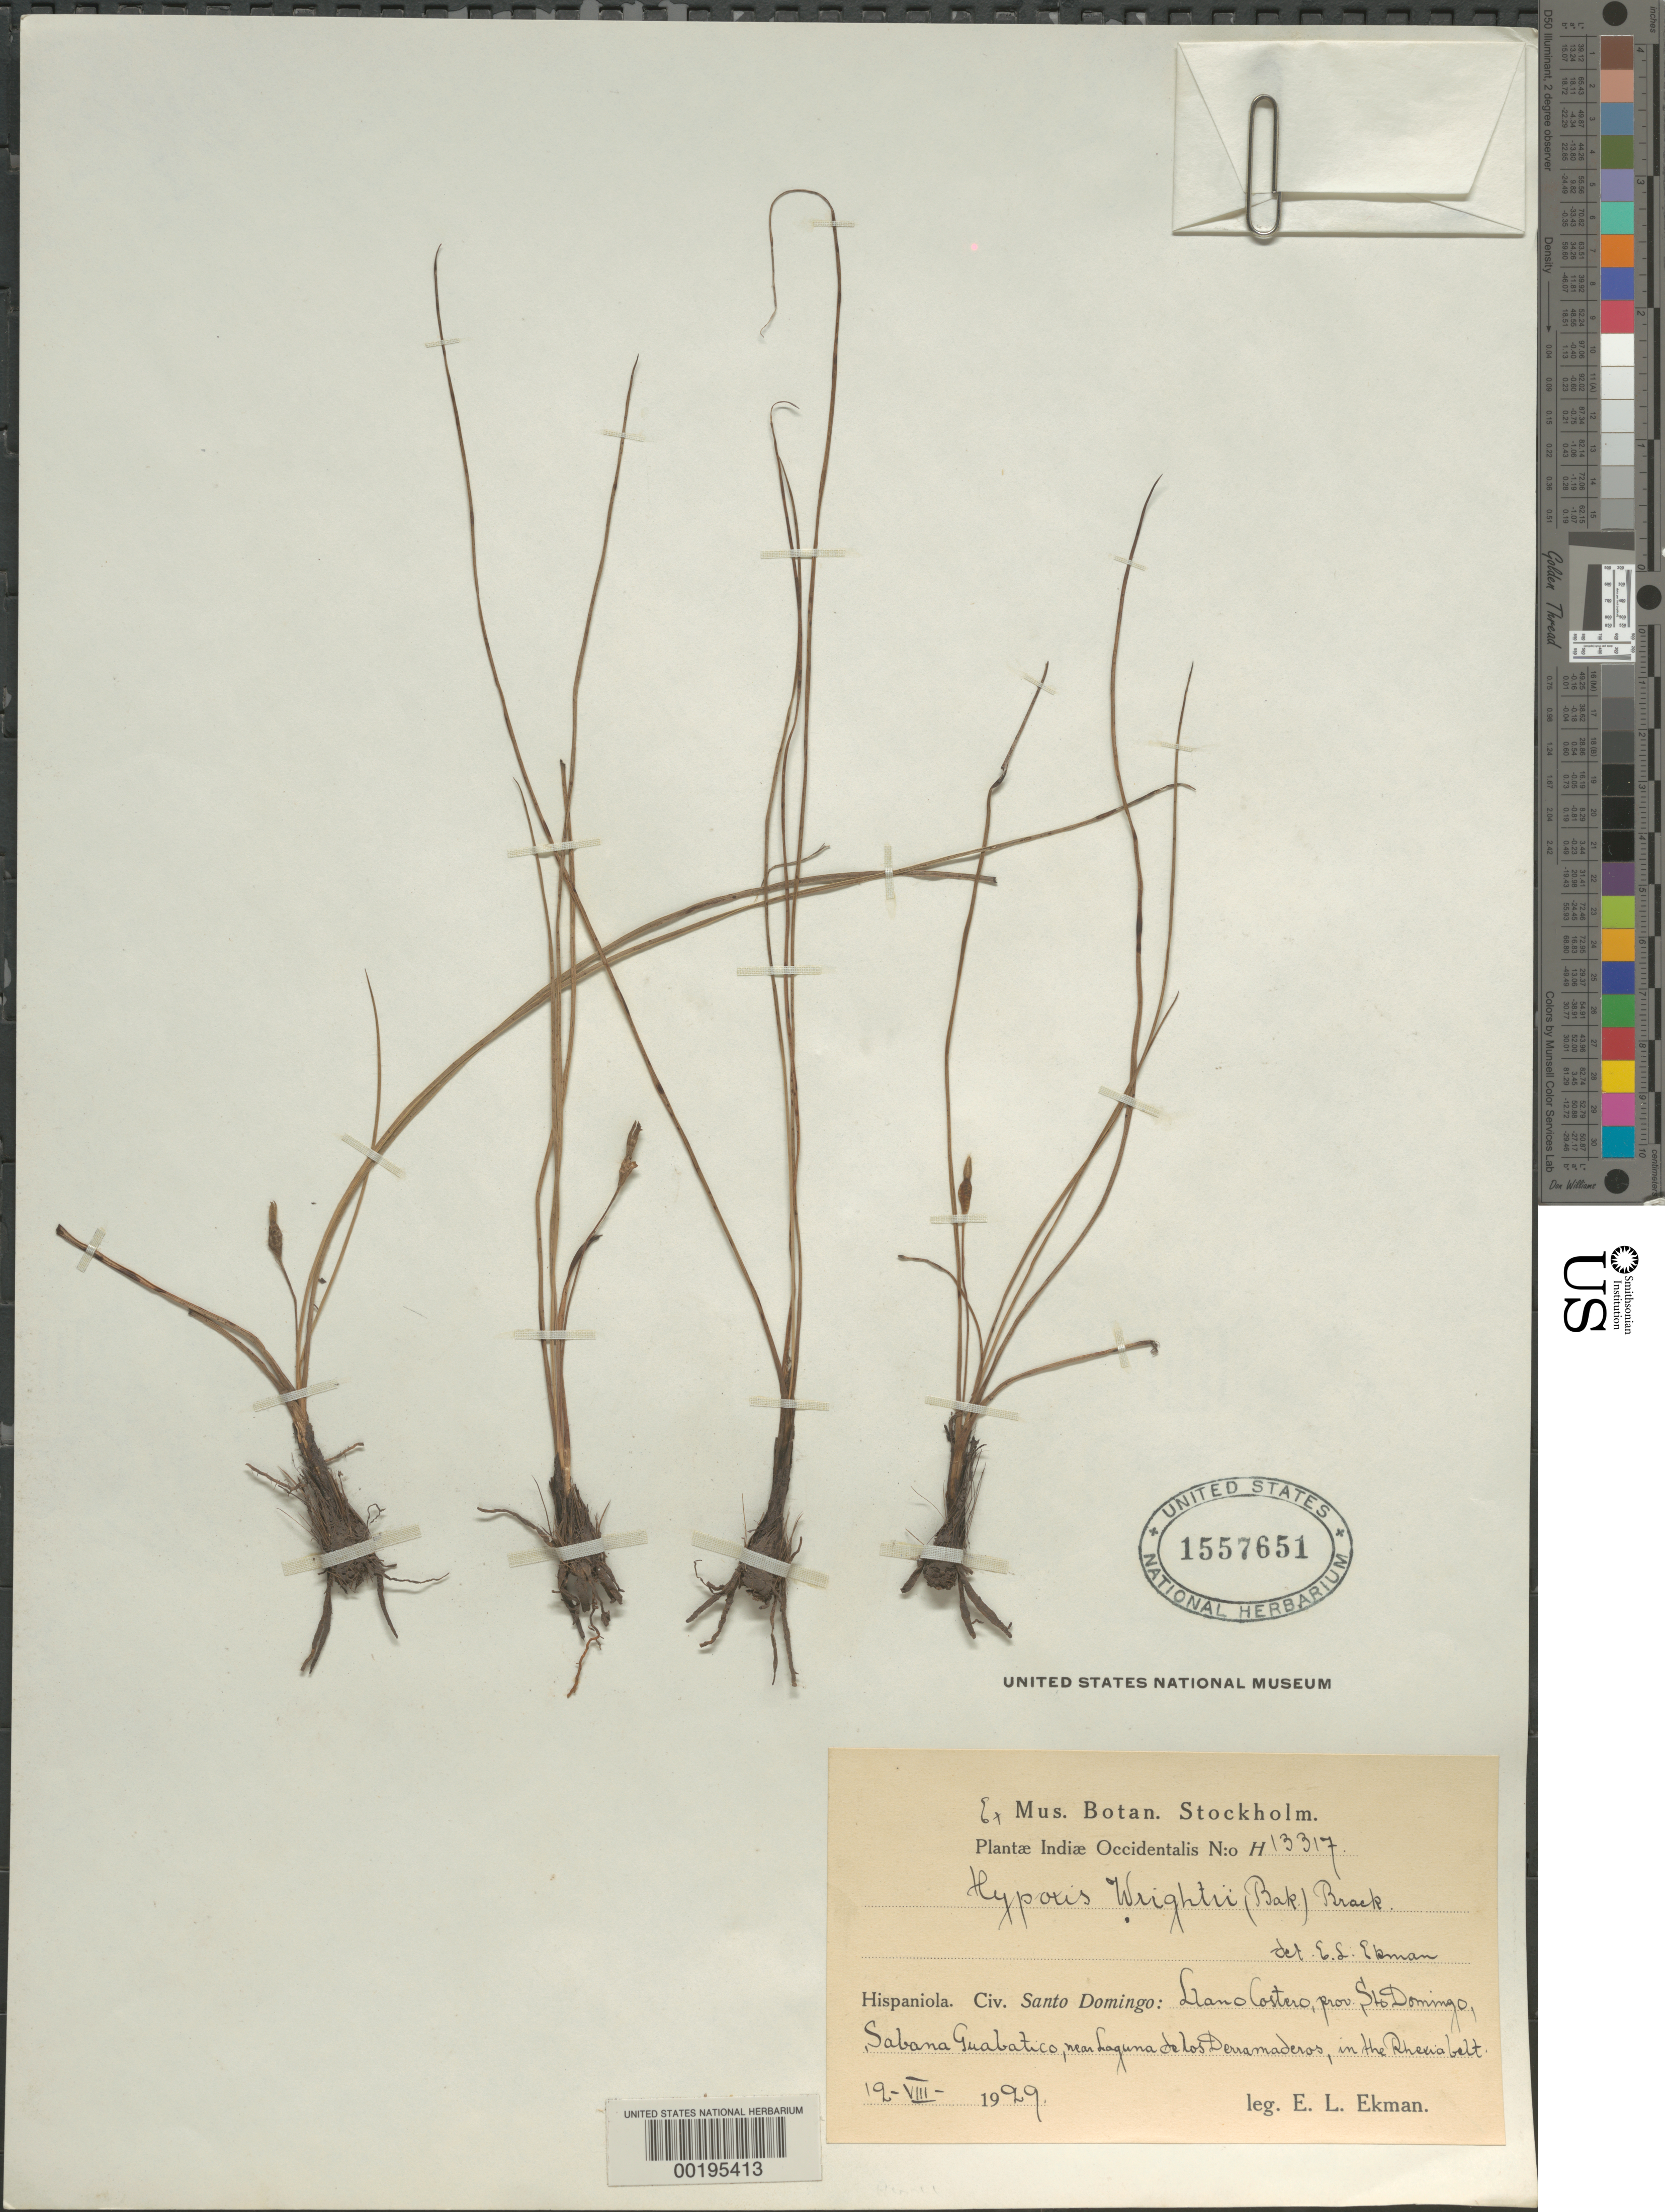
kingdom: Plantae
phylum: Tracheophyta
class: Liliopsida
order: Asparagales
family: Hypoxidaceae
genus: Hypoxis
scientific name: Hypoxis wrightii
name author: (Baker) Brackett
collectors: E. L. Ekman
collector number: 13317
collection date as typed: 19 Aug 1929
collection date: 1929-08-19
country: Dominican Republic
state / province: Distrito Nacional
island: Hispaniola Island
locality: Llano costero, sabana guabatico, near laguna de los derramaderos in the rhexia belt; st. domingo prov.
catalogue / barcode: US 1557651